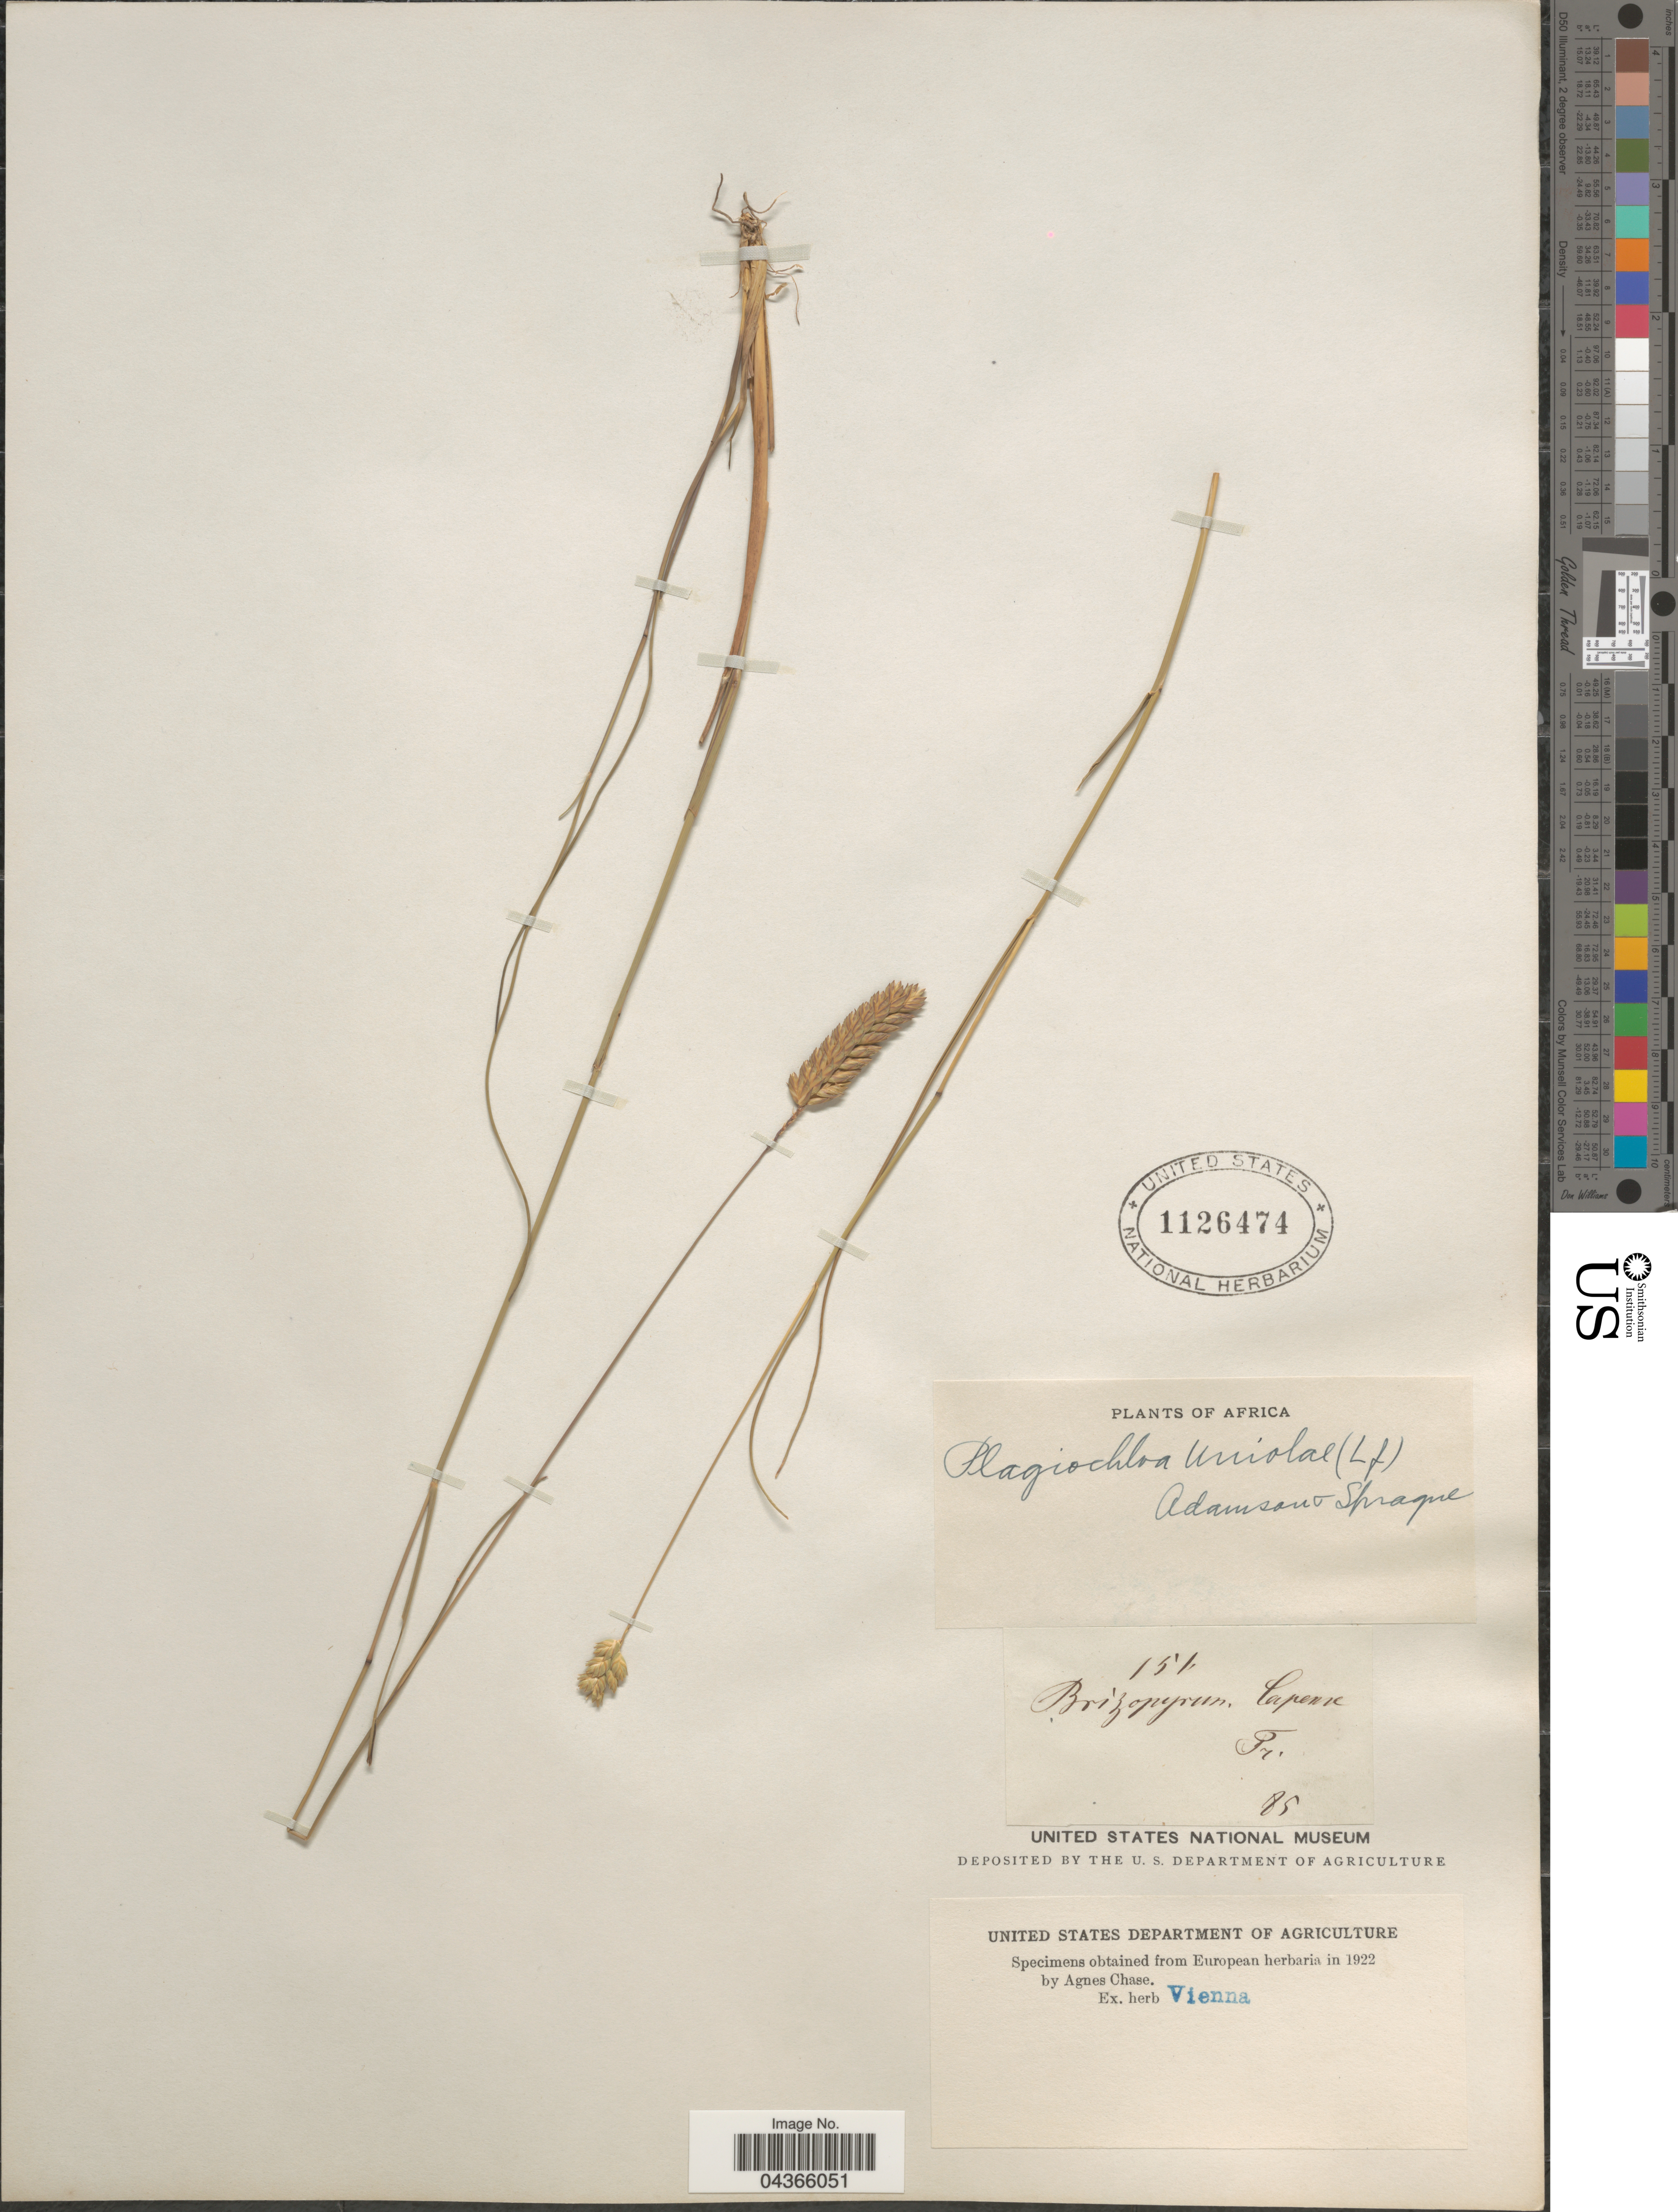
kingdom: Plantae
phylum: Tracheophyta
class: Liliopsida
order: Poales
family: Poaceae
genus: Tribolium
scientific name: Tribolium uniolae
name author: (L. f.) Renvoize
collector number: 151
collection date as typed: Transcribed d/m/y: //85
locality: Pr. [unsure placement] Africa.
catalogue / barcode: US 1126474